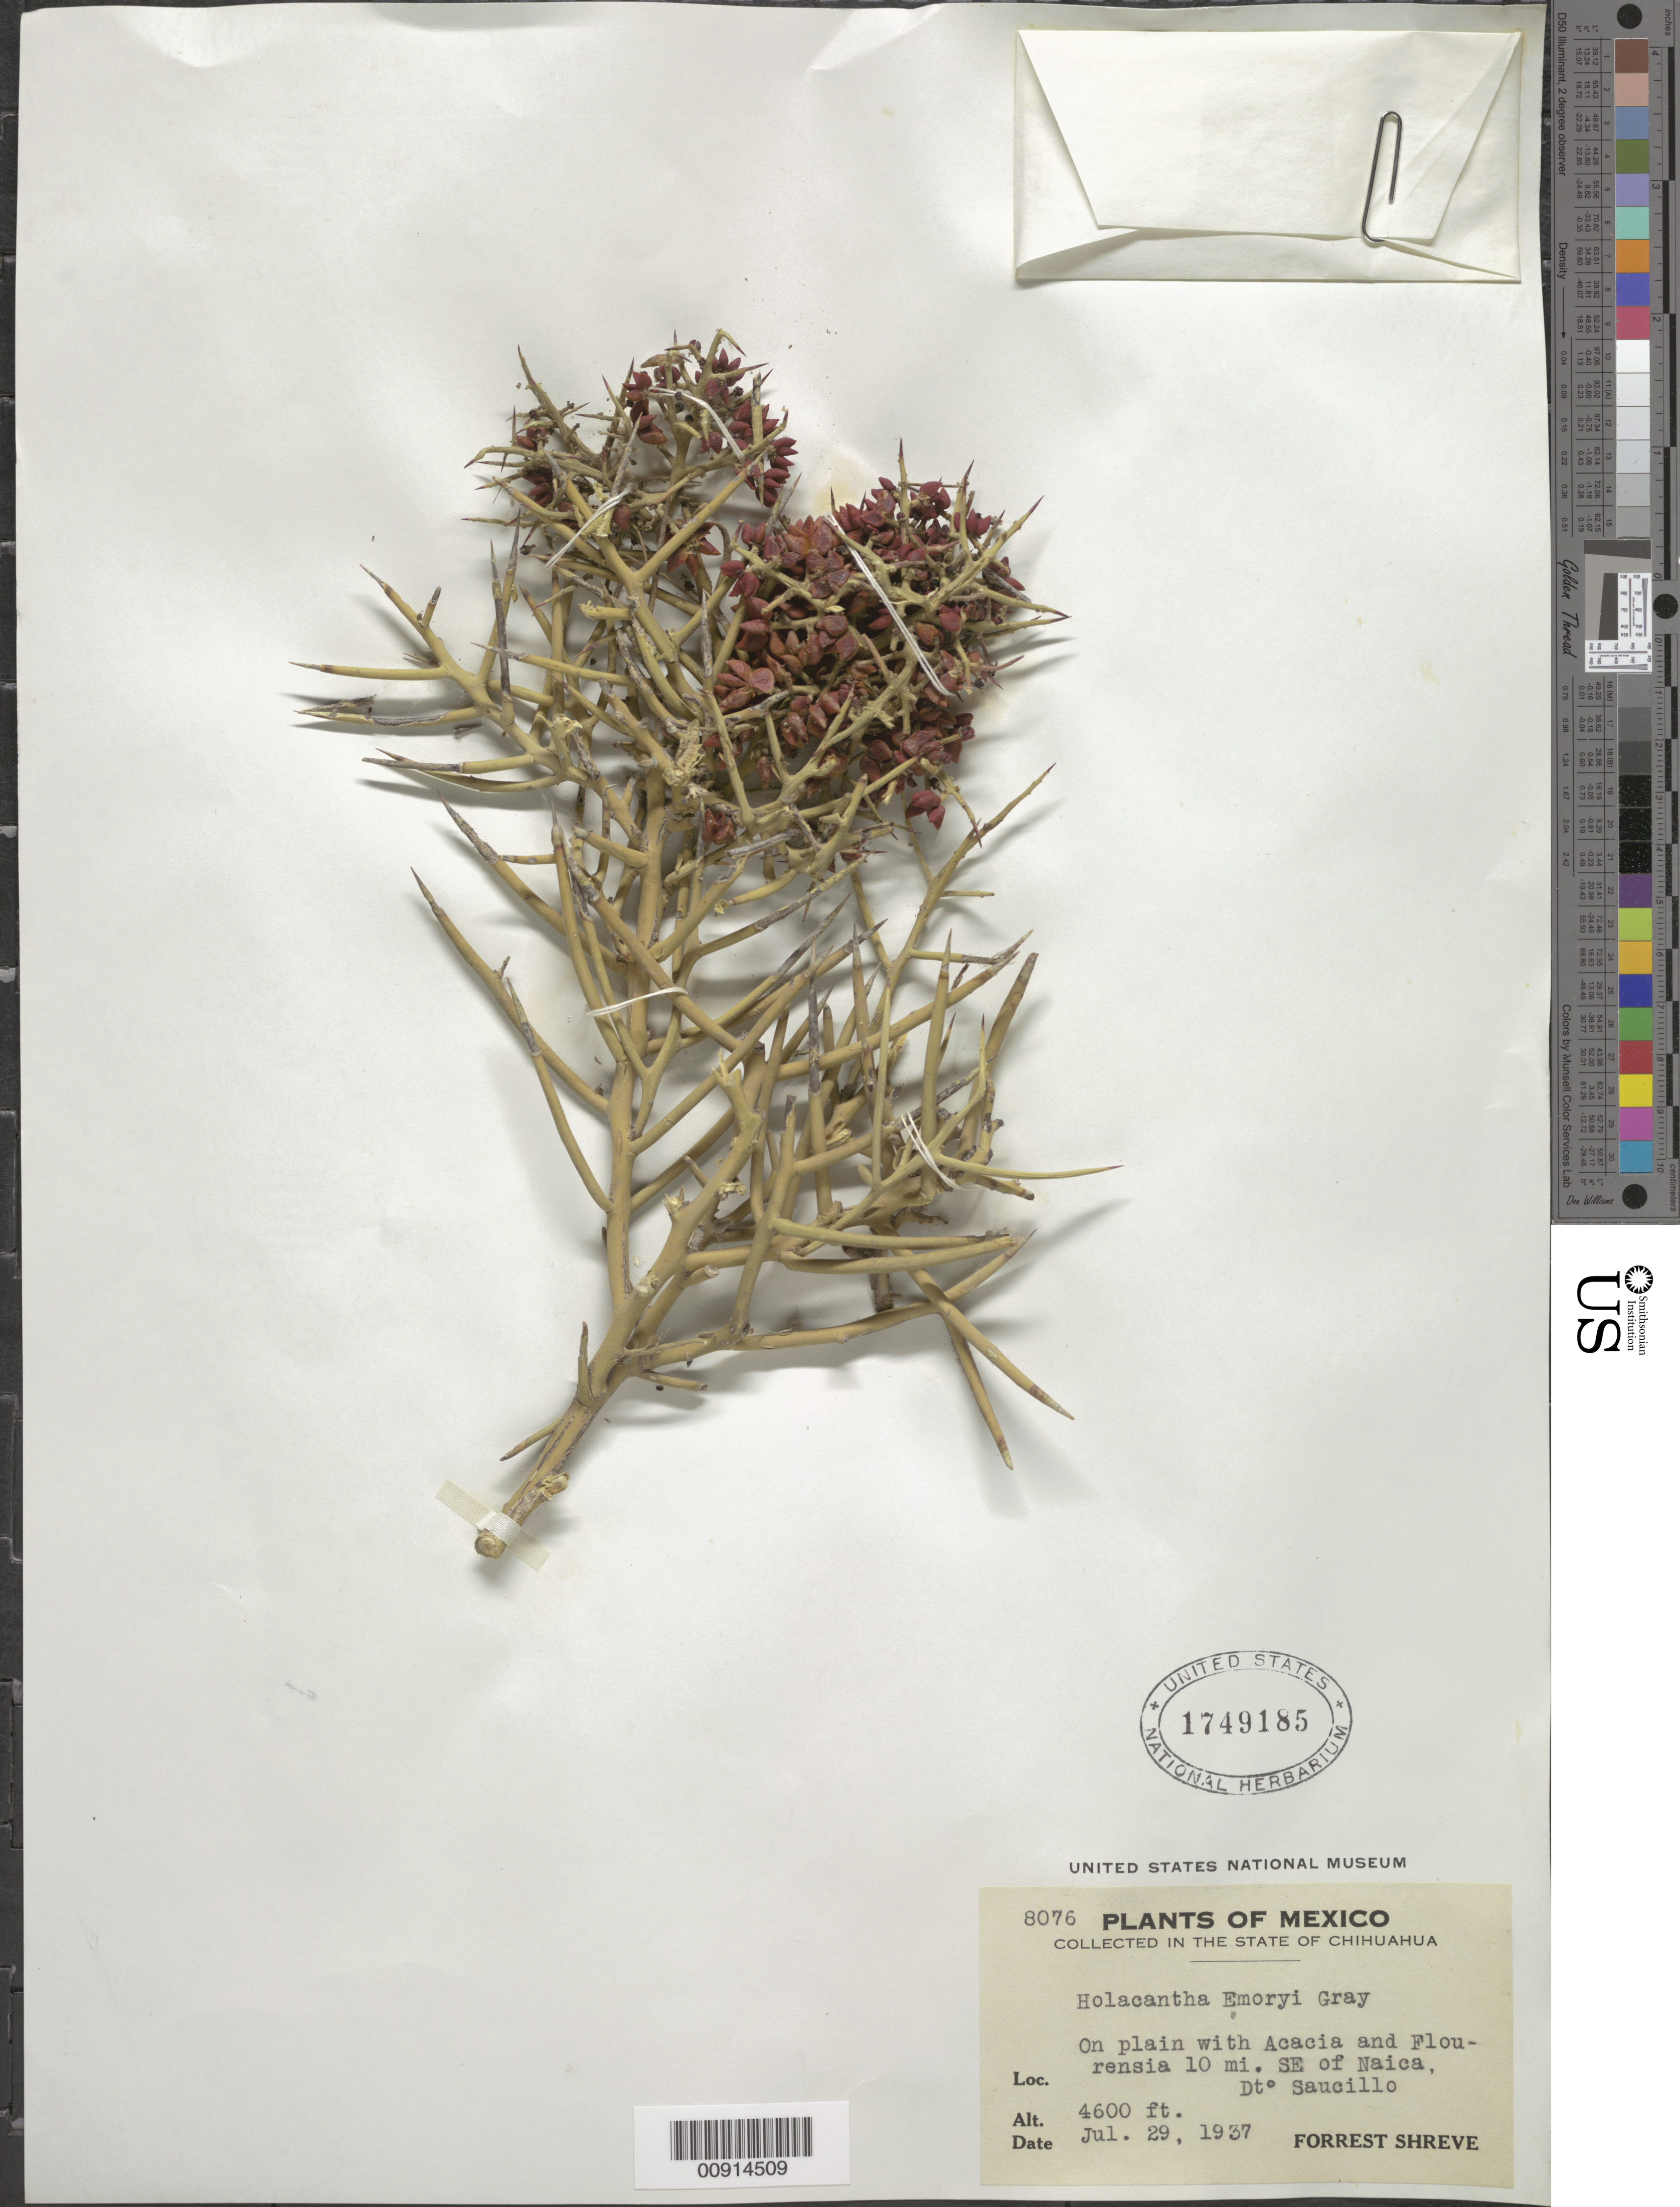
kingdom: Plantae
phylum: Tracheophyta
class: Magnoliopsida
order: Sapindales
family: Simaroubaceae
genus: Castela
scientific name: Castela emoryi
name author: (A. Gray) Moran & Felger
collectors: F. Shreve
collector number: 8076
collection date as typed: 29 Jul 1937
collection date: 1937-07-29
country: Mexico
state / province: Chihuahua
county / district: Saucillo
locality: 10 mi. SE of Naica, Dto. Saucillo, Chihuahua.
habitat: On plain with Acacia and Flourensia.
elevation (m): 1402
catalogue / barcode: US 1749185